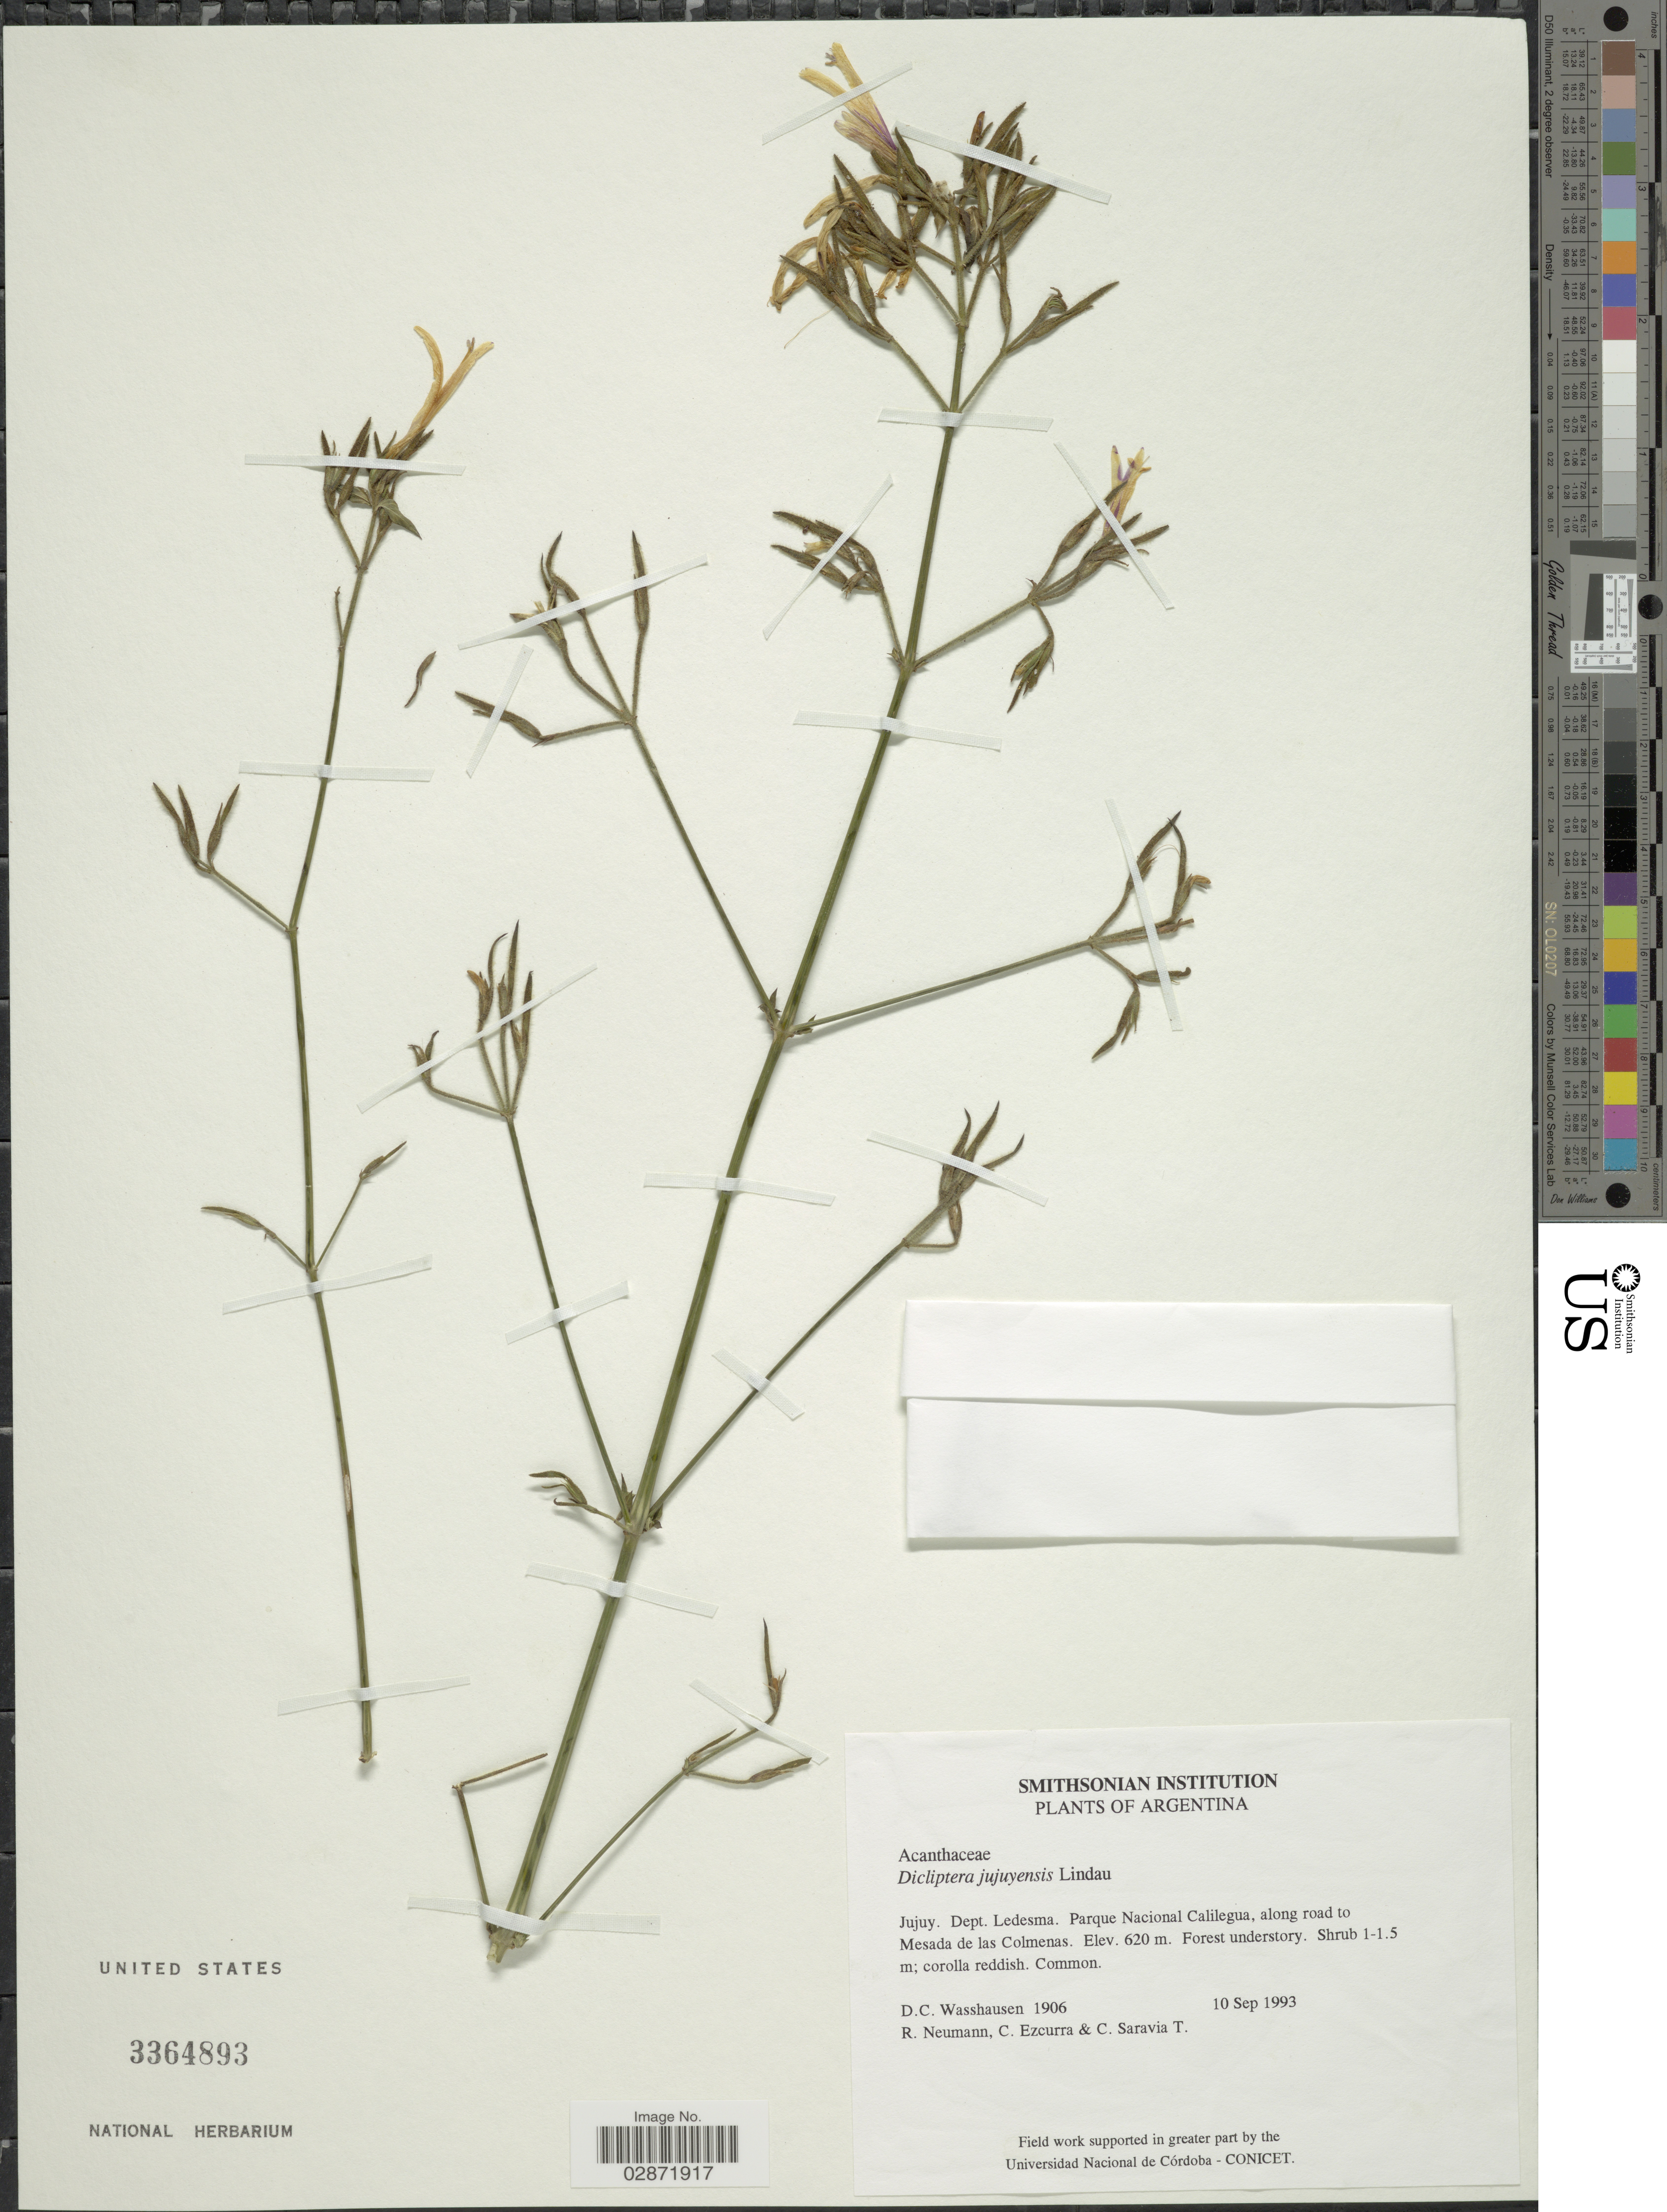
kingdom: Plantae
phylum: Tracheophyta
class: Magnoliopsida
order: Lamiales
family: Acanthaceae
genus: Dicliptera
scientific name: Dicliptera jujuyensis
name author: Lindau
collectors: D. C. Wasshausen, R. Neumann, C. Ezcurra & C. Saravia T.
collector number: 1906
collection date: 1993-09-10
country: Argentina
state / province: Jujuy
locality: Dept. Ledesma, Parque Nacional Calilegua, along road to Mesada de las Colmenas.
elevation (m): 620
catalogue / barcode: US 3364893